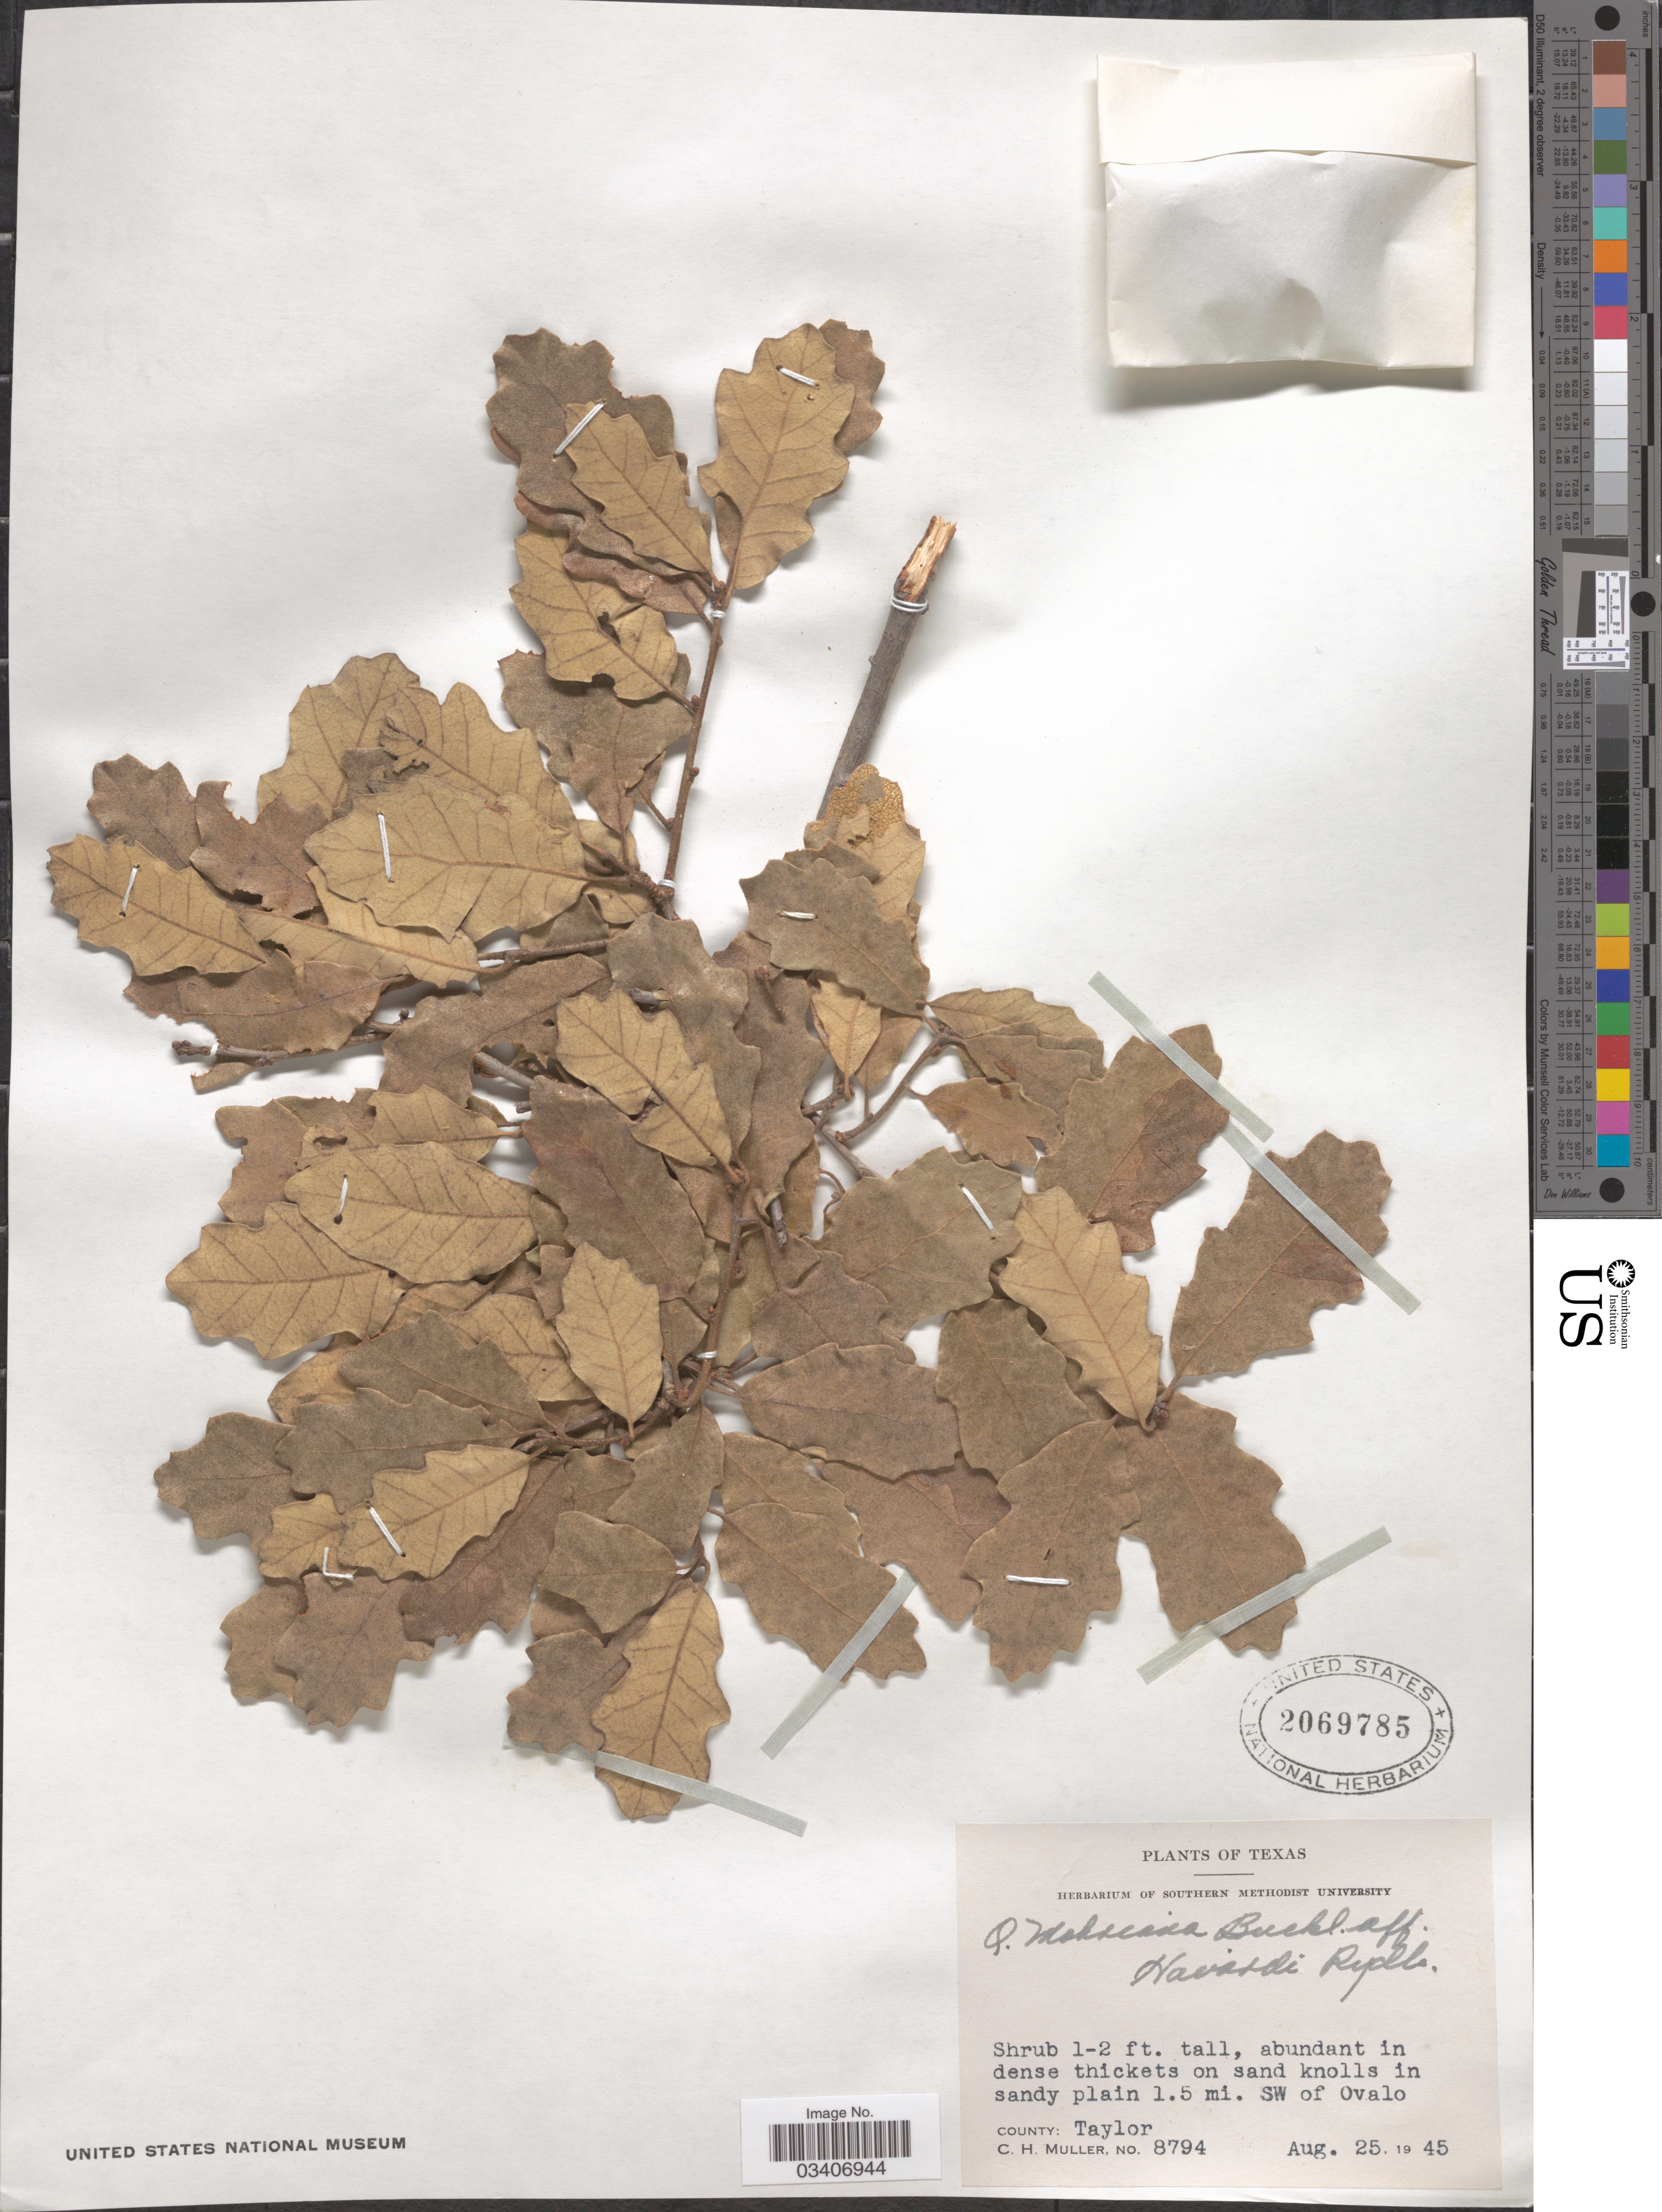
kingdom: Plantae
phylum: Tracheophyta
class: Magnoliopsida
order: Fagales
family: Fagaceae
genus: Quercus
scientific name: Quercus mohriana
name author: Buckley ex Rydb.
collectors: C. H. Mueller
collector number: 8794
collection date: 1945-08-25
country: United States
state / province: Texas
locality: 1.5 mi. SW of Ovalo. County: Taylor.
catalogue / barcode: US 2069785